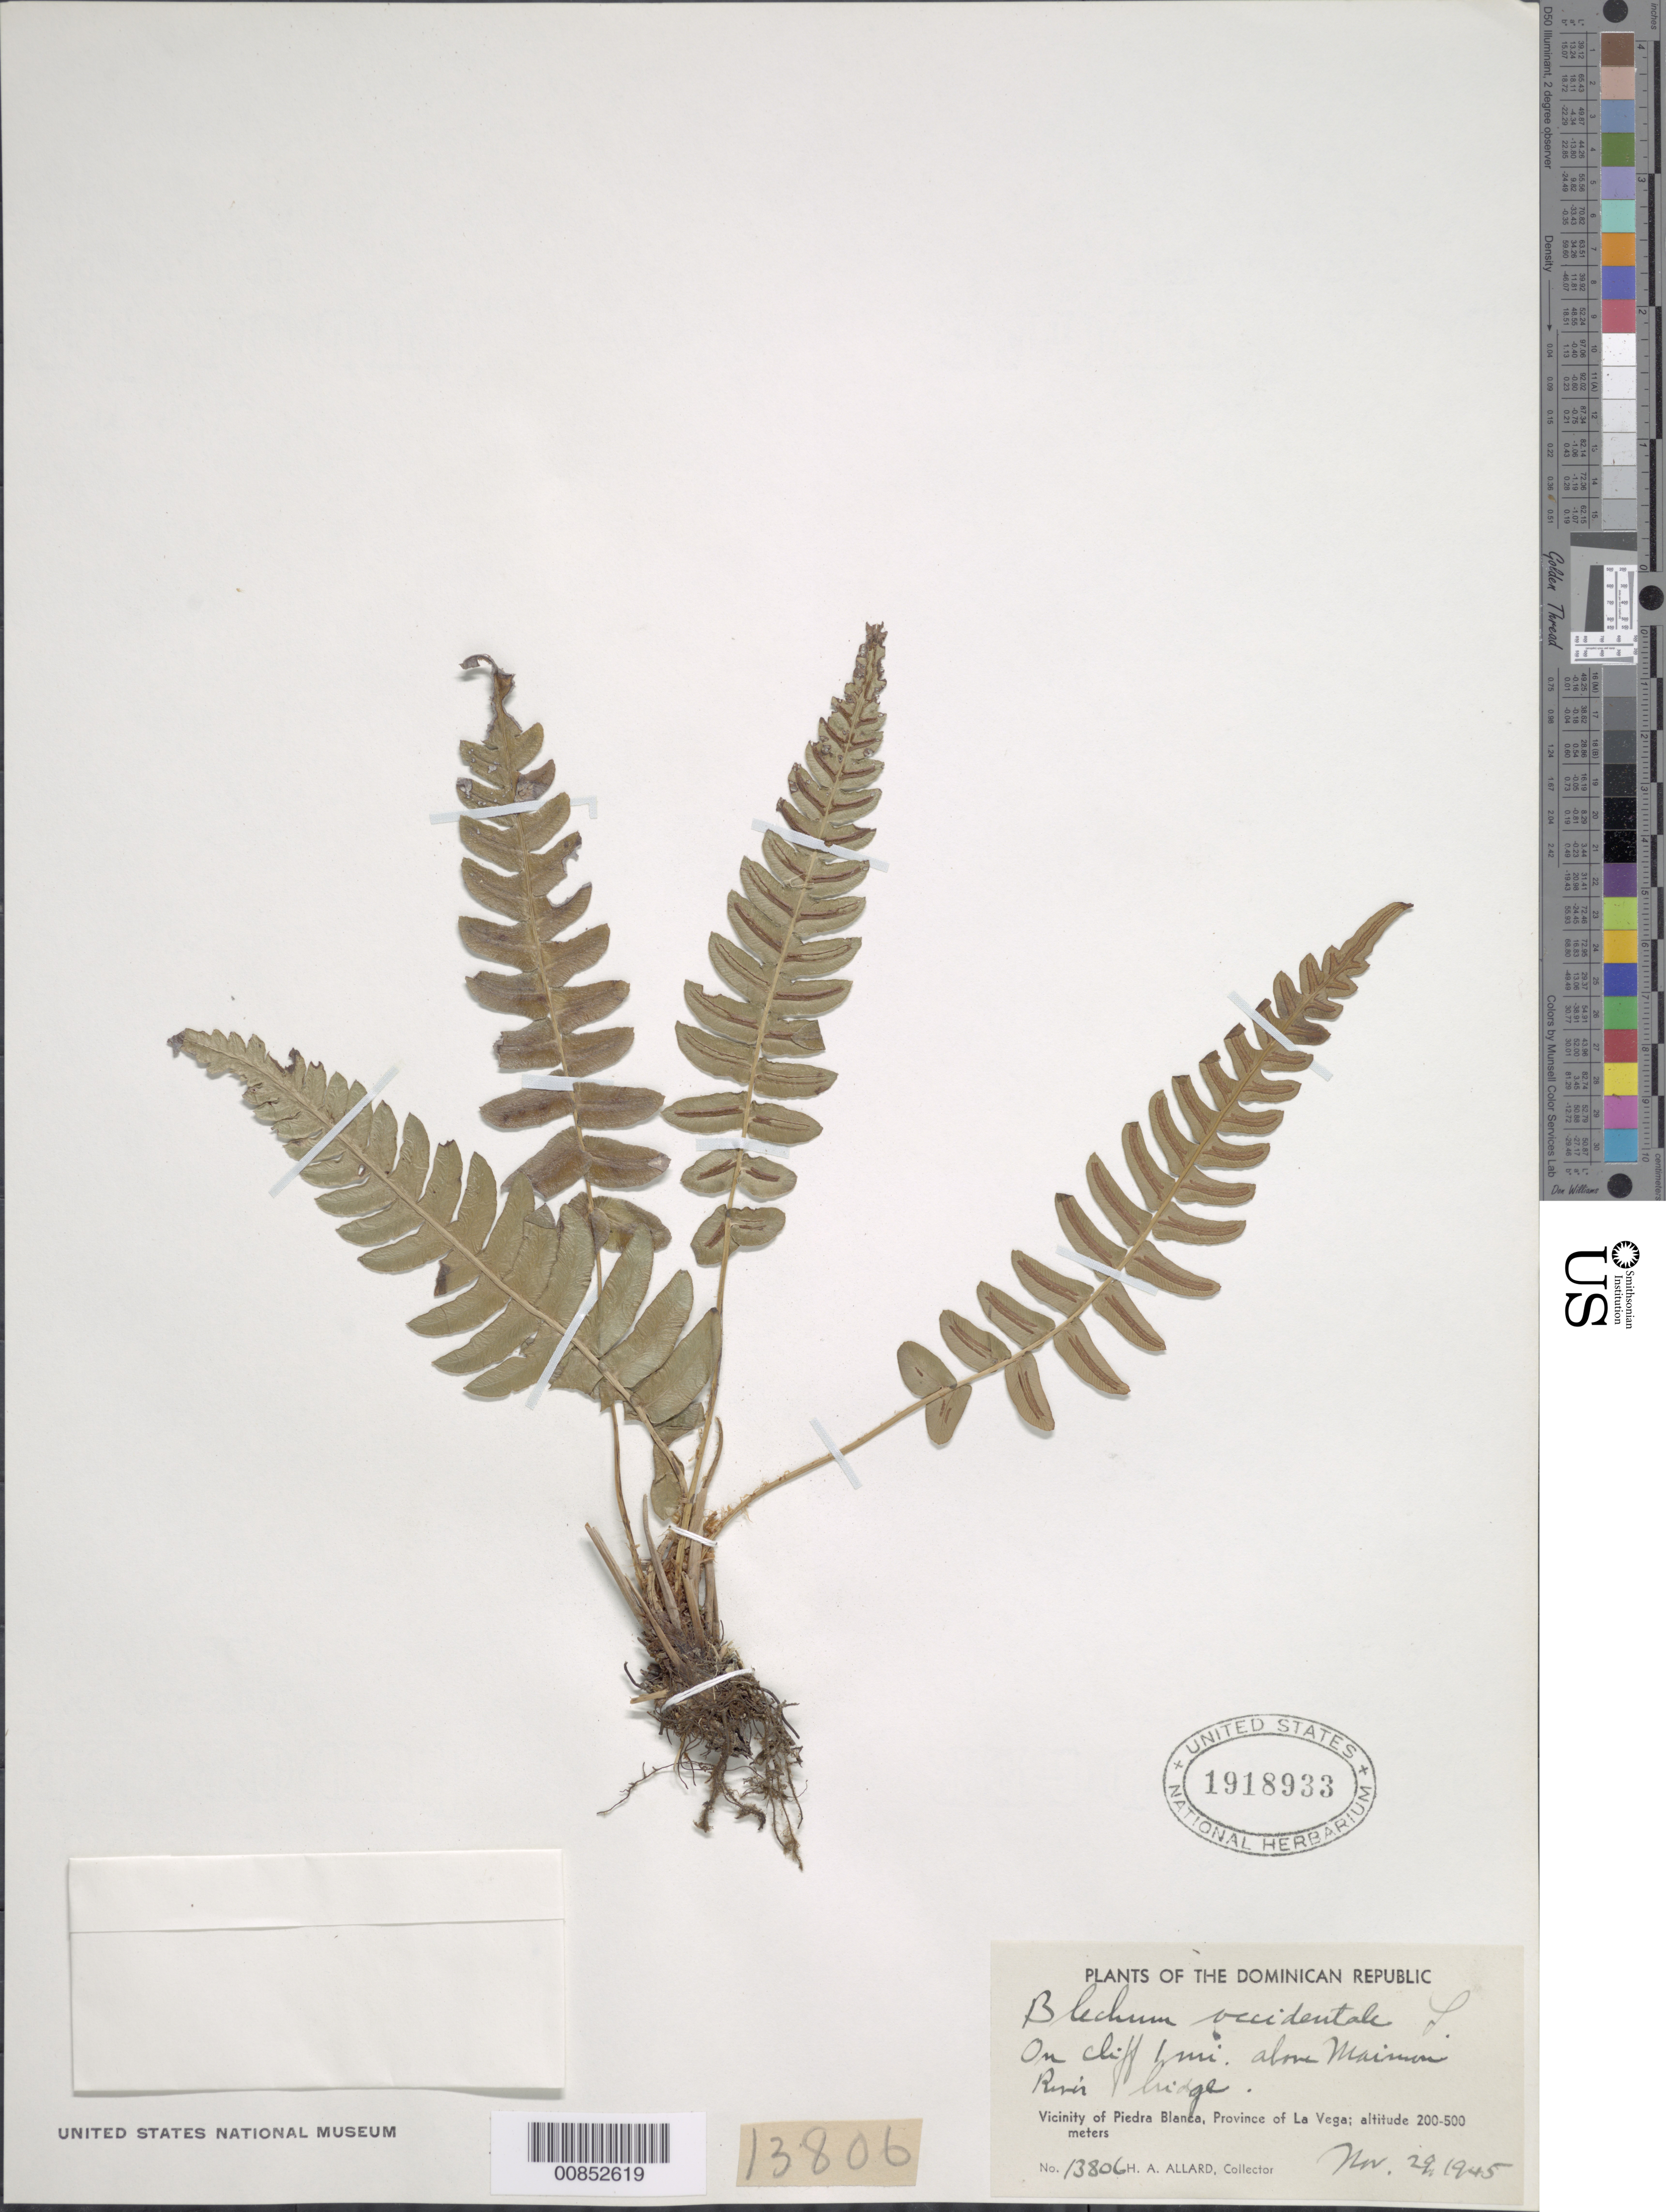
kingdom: Plantae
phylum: Tracheophyta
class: Polypodiopsida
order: Polypodiales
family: Blechnaceae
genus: Blechnum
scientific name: Blechnum occidentale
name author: L.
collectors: H. A. Allard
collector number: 13806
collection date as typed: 29 Nov 1945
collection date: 1945-11-29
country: Dominican Republic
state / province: La Vega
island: Hispaniola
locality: Piedra Blanca vicinity, ranch 1 mile above Maimon River bridge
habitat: Cliffs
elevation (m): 200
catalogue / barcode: US 1918933